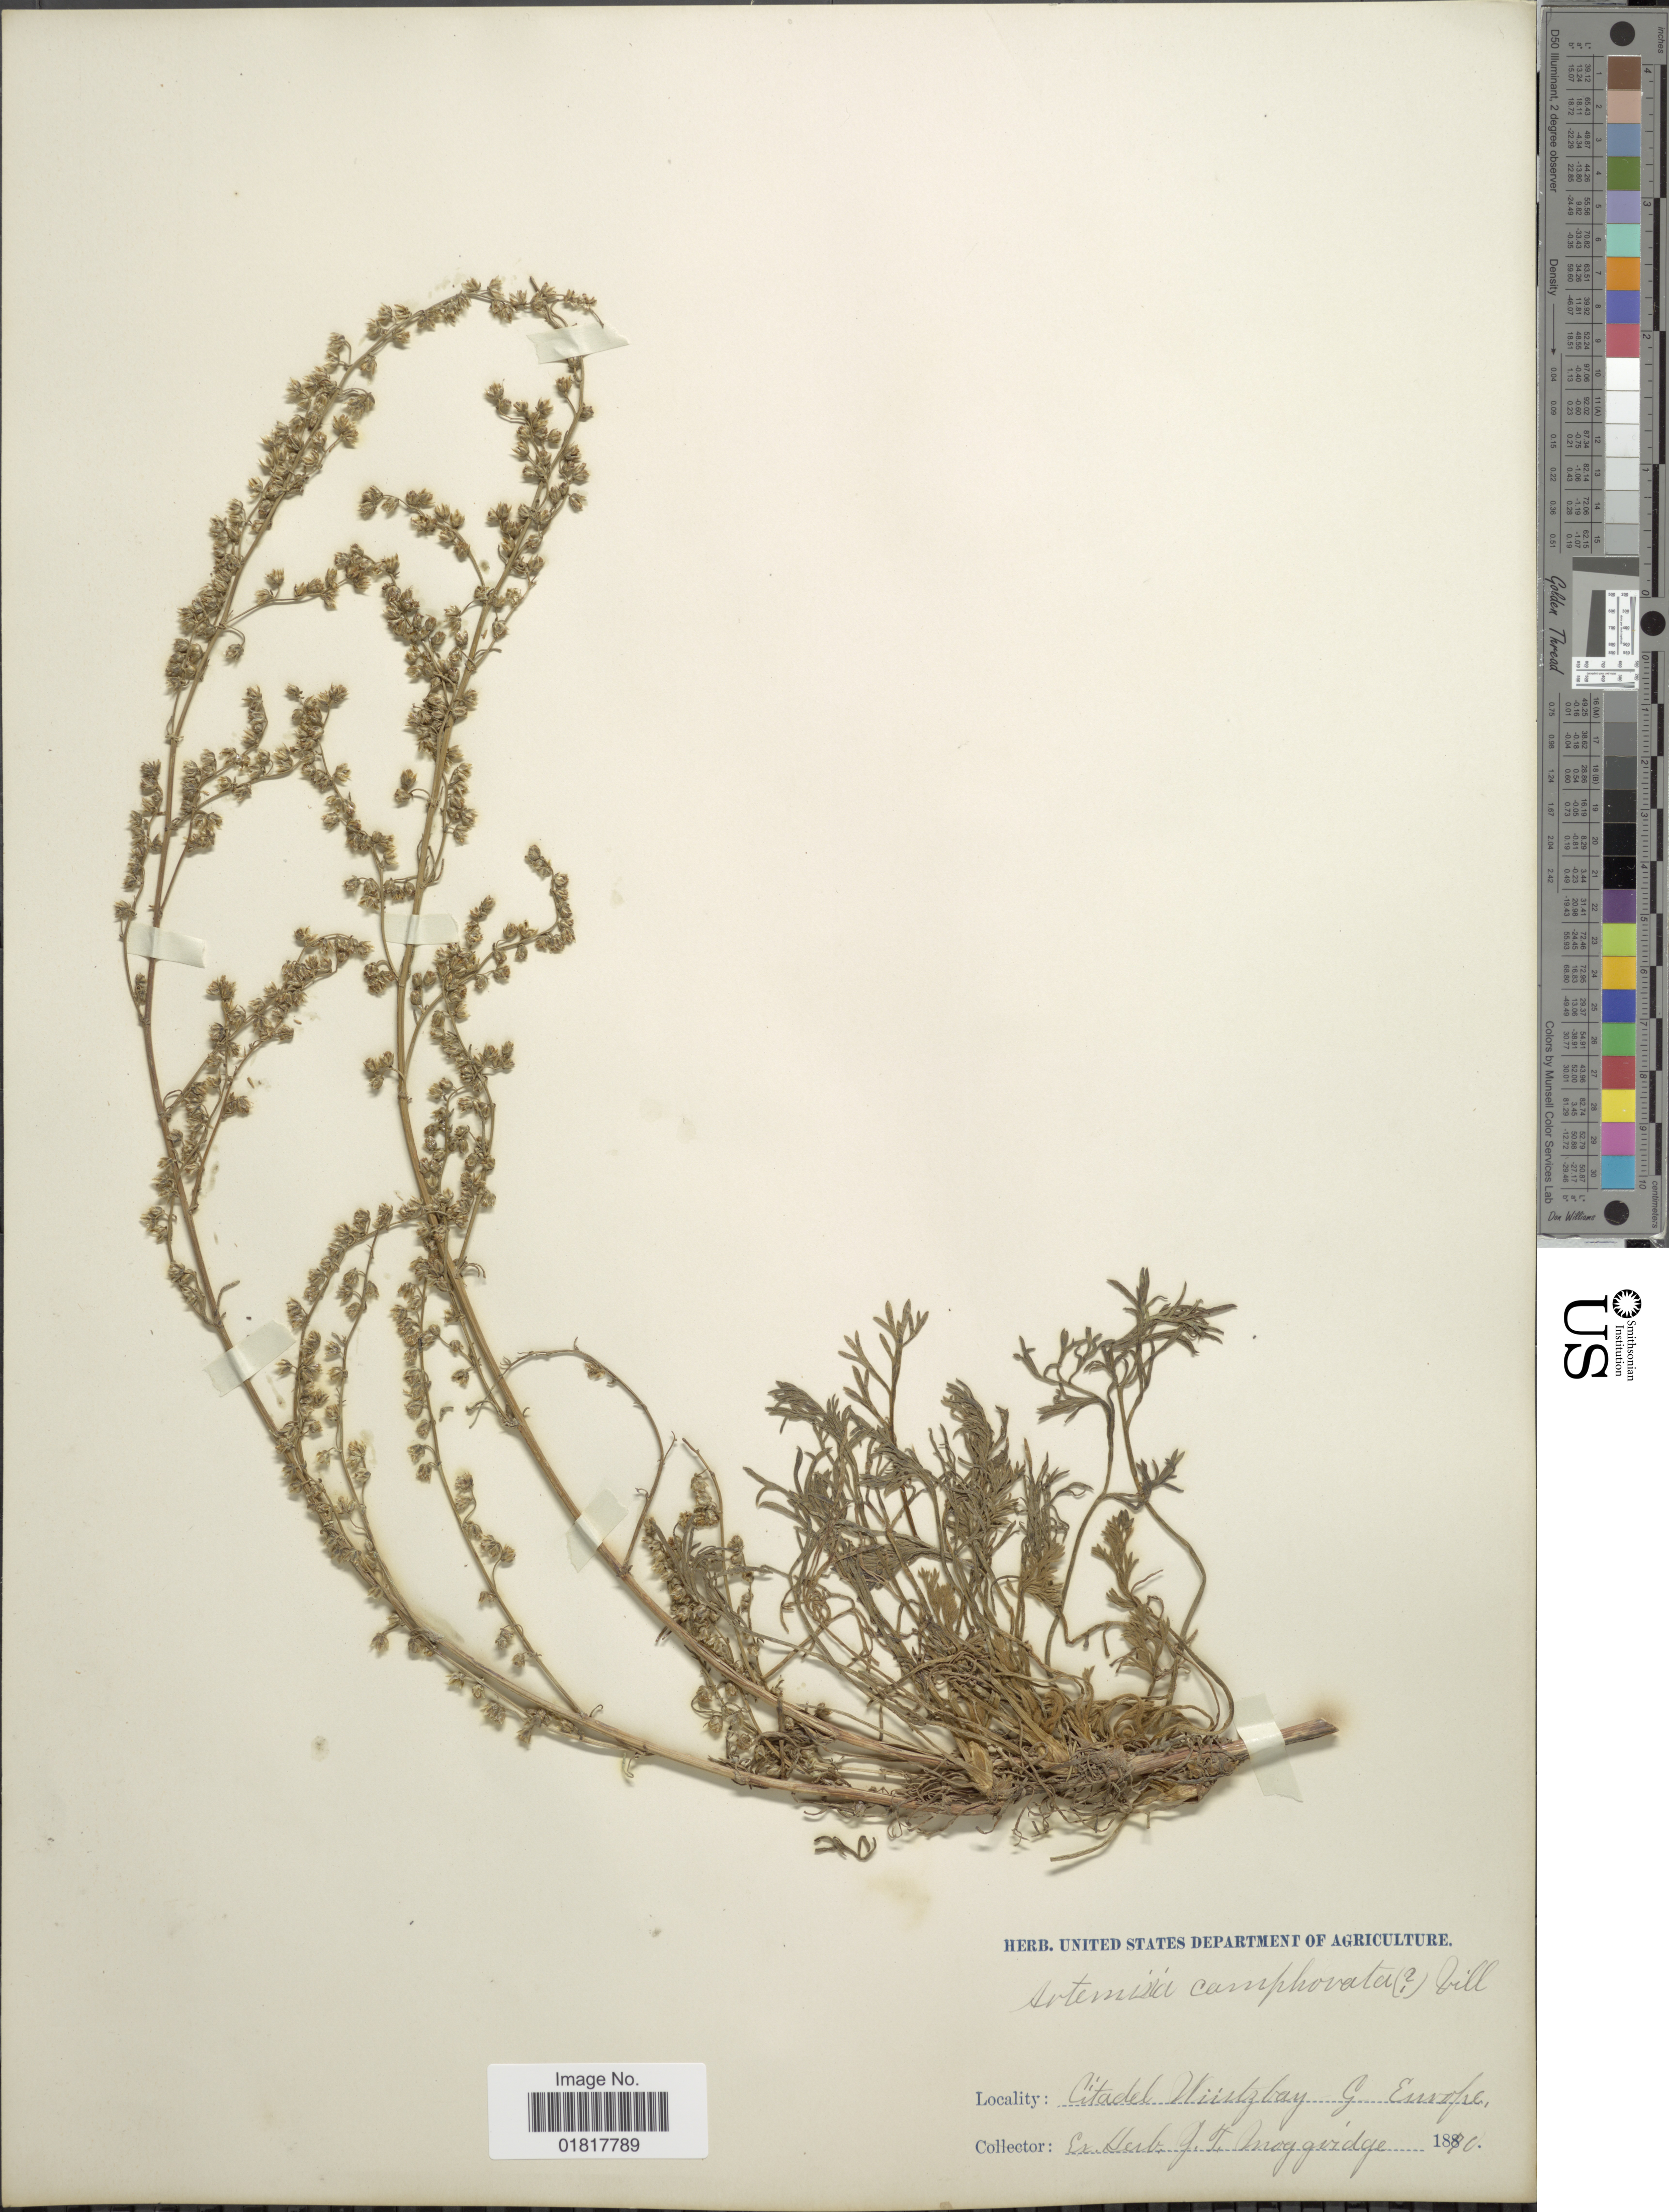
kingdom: Plantae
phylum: Tracheophyta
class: Magnoliopsida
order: Asterales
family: Asteraceae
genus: Artemisia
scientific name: Artemisia camphorata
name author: Vill.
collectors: ex herb. J.T. Moggridge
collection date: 1870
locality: Citadel Wingsbay, G, Emophe [interpreted]